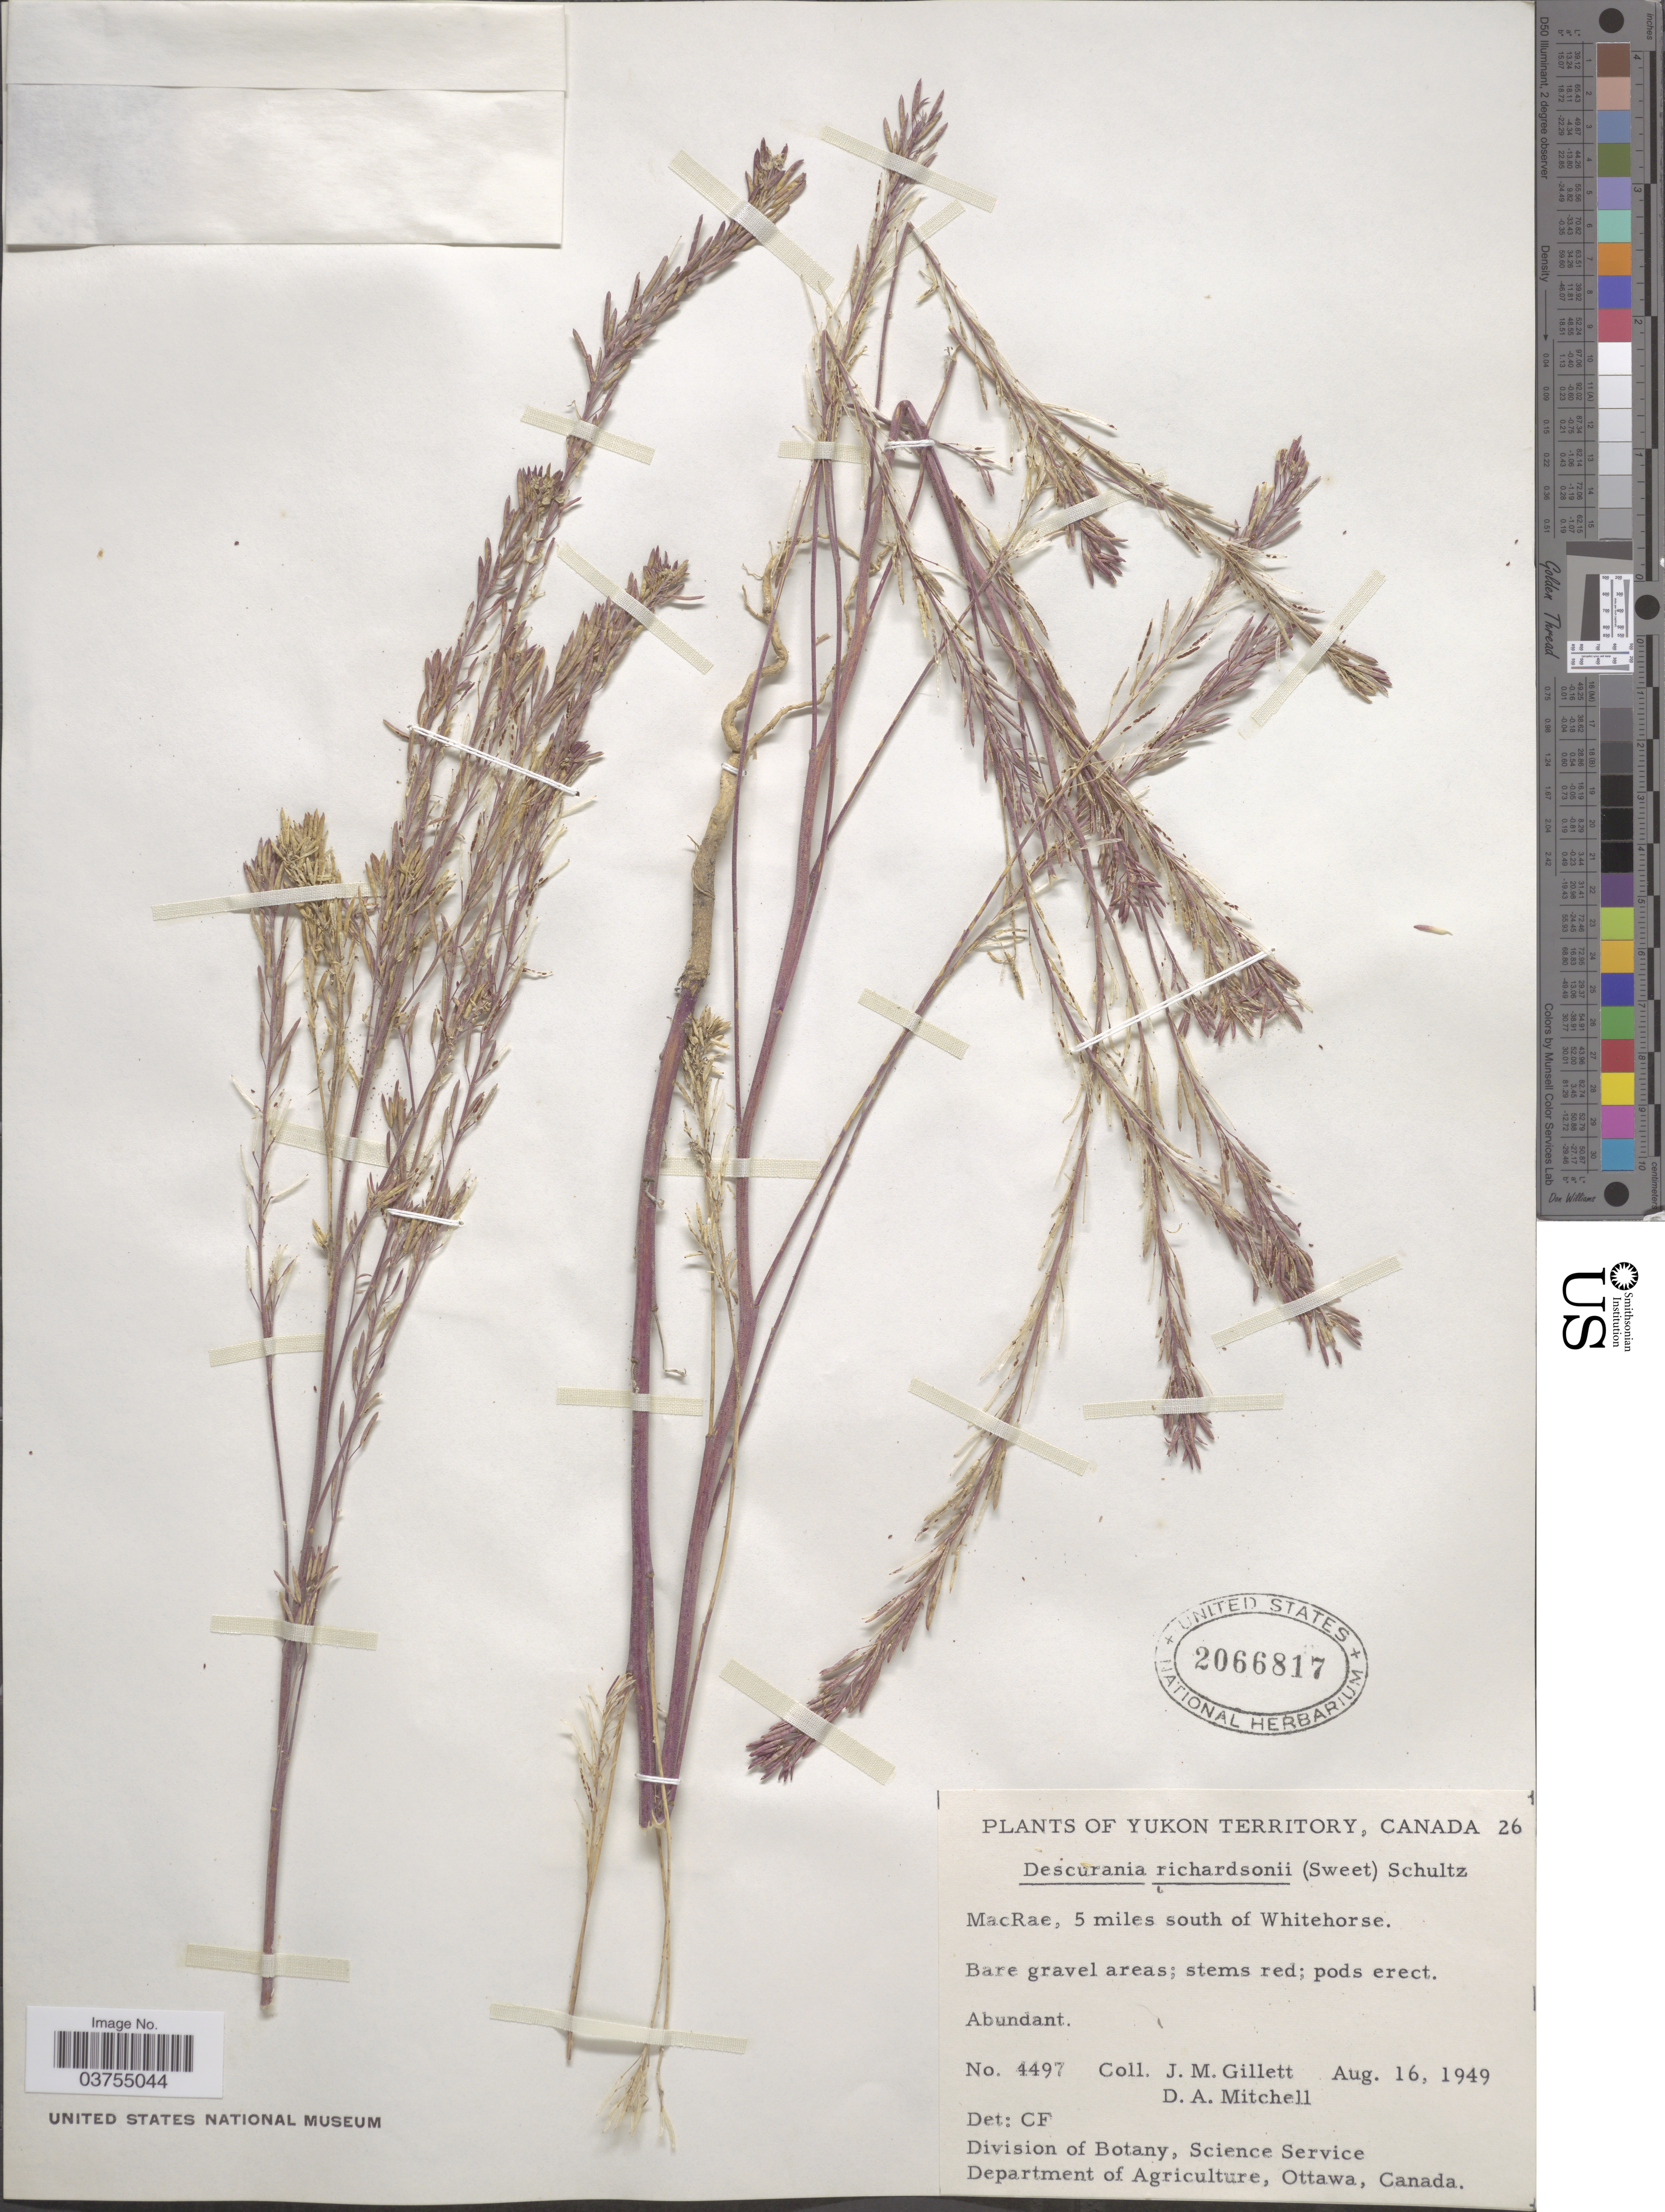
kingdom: Plantae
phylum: Tracheophyta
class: Magnoliopsida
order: Brassicales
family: Brassicaceae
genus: Descurainia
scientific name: Descurainia richardsonii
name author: (C.A. Mey.) O.E. Schulz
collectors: J. M. Gillett & D. Mitchell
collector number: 4497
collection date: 1949-08-16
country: Canada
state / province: Yukon Territory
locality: MacRae, 5 miles south of Whitehorse.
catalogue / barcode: US 2066817